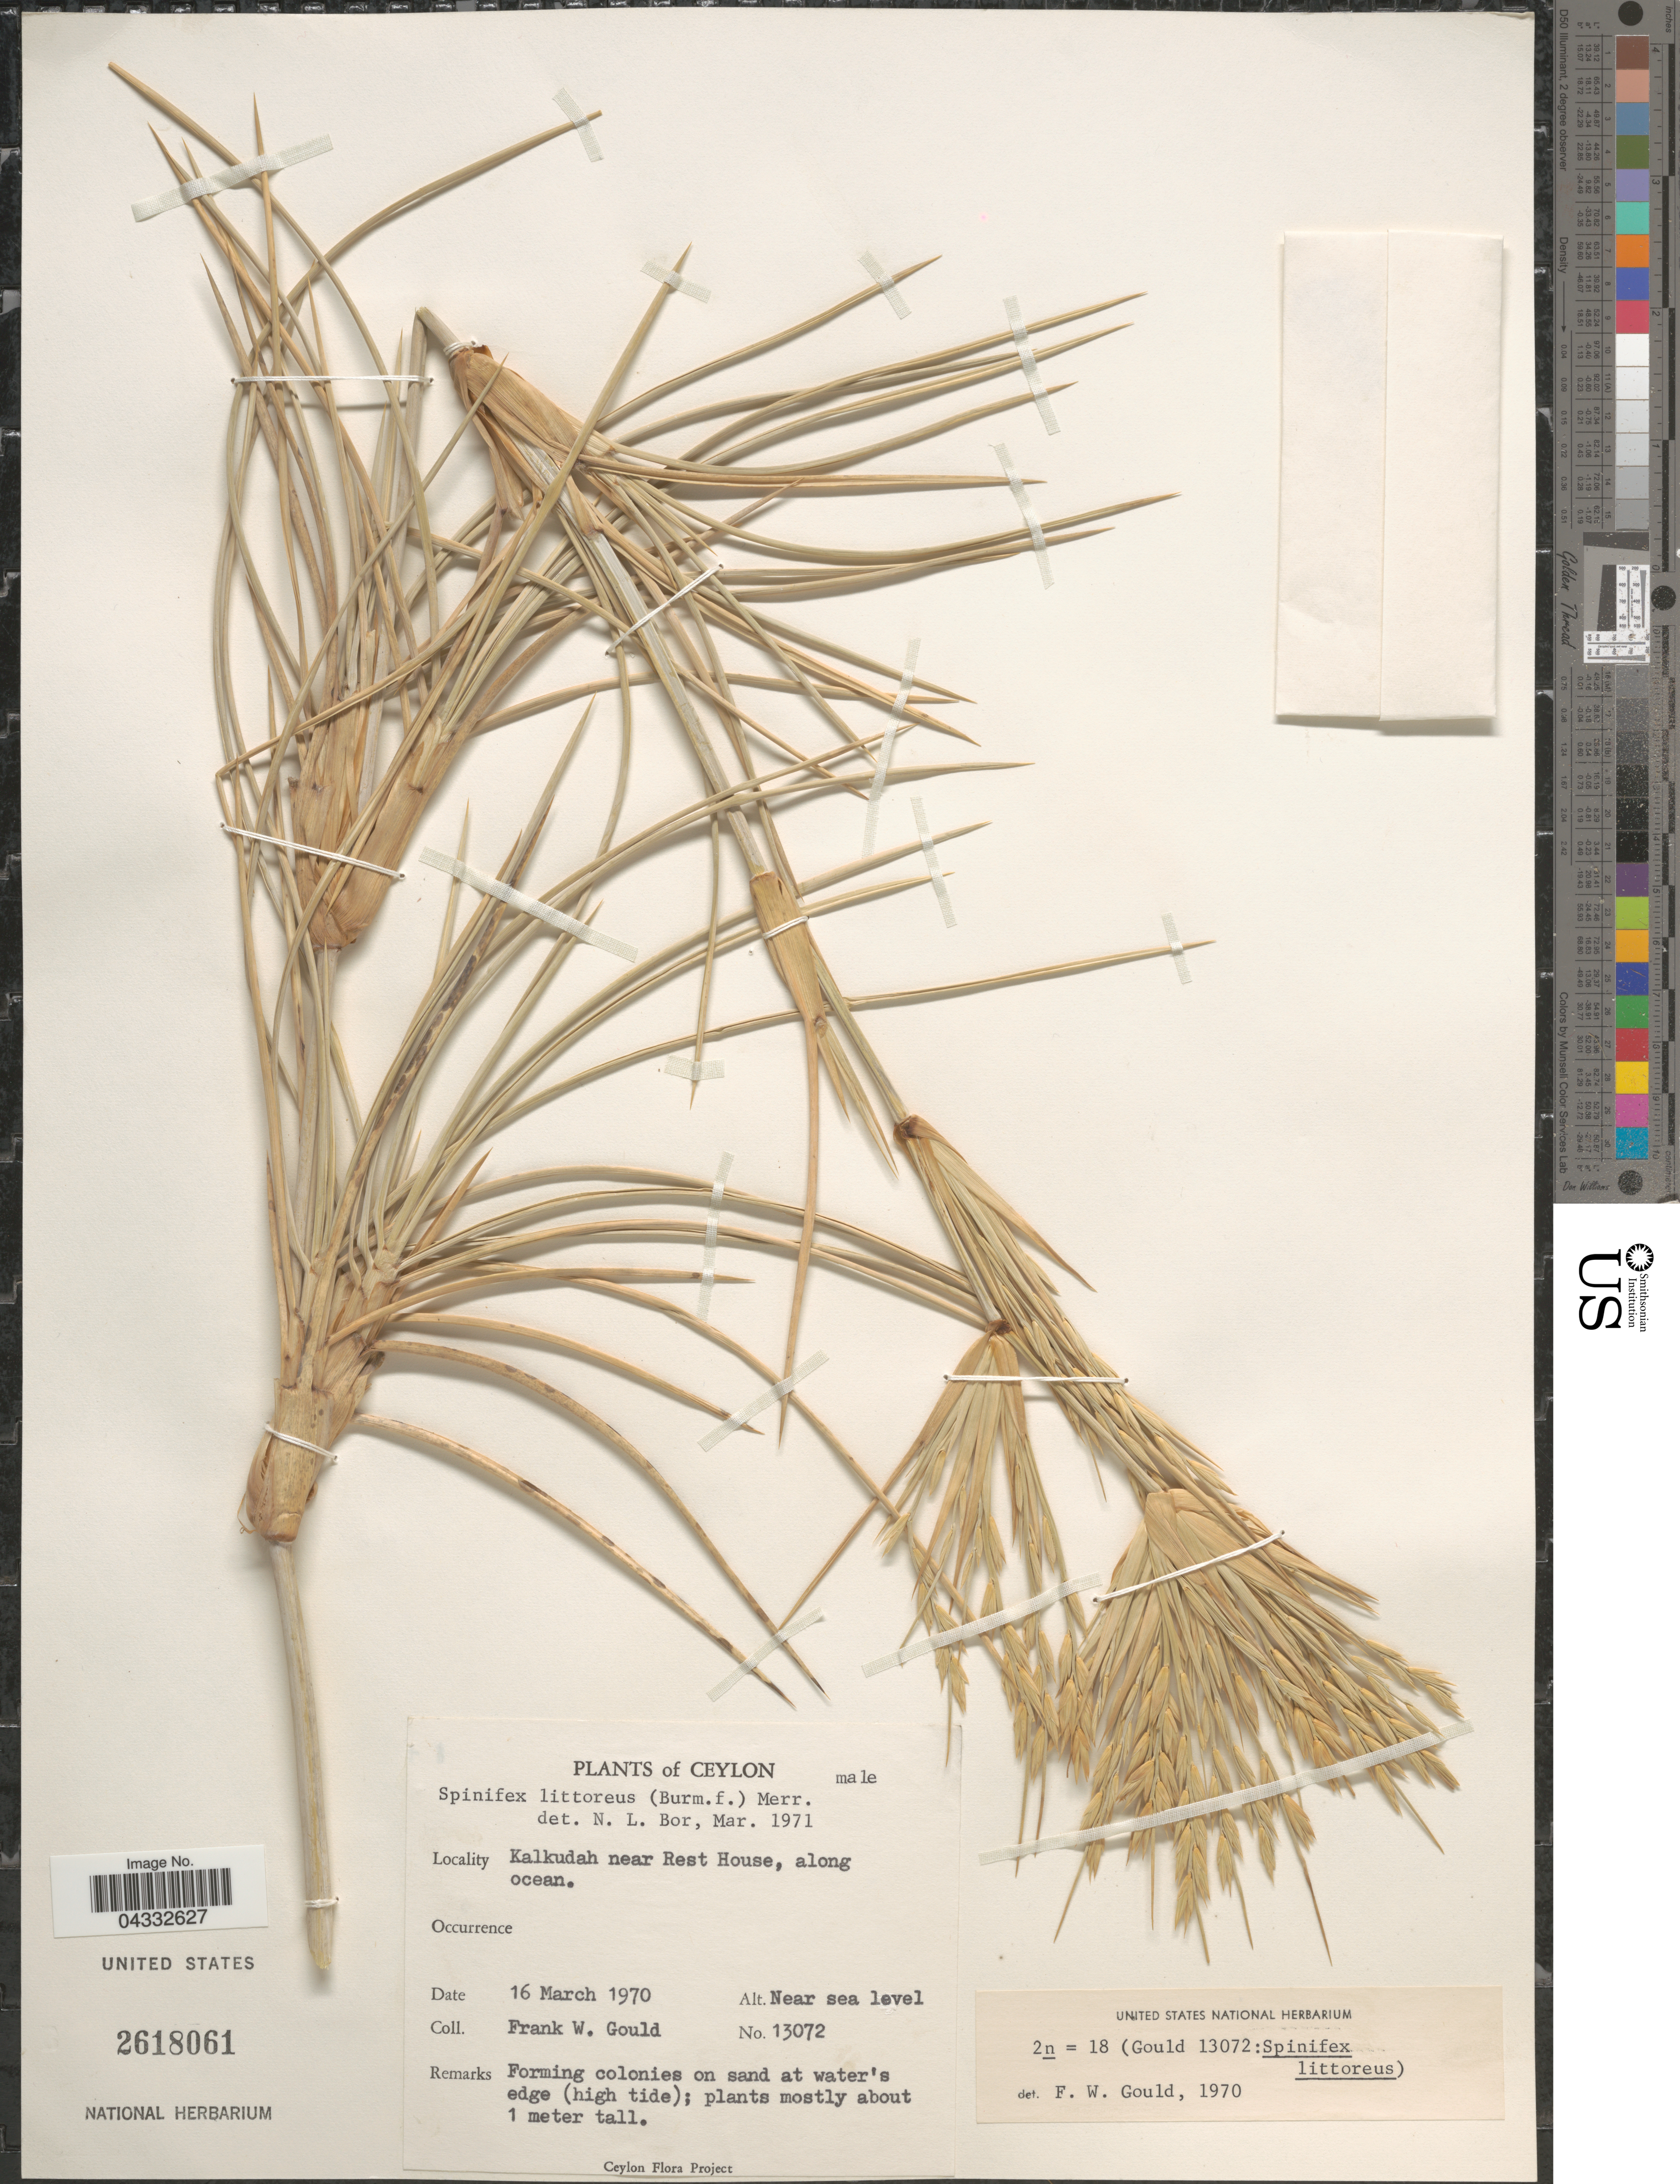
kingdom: Plantae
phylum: Tracheophyta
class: Liliopsida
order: Poales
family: Poaceae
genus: Spinifex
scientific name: Spinifex littoreus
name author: (Burm. f.) Merr.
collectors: F. W. Gould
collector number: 13072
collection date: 1970-03-16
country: Sri Lanka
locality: Ceylon. Kalkudah near Rest House, along ocean.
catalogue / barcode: US 2618061